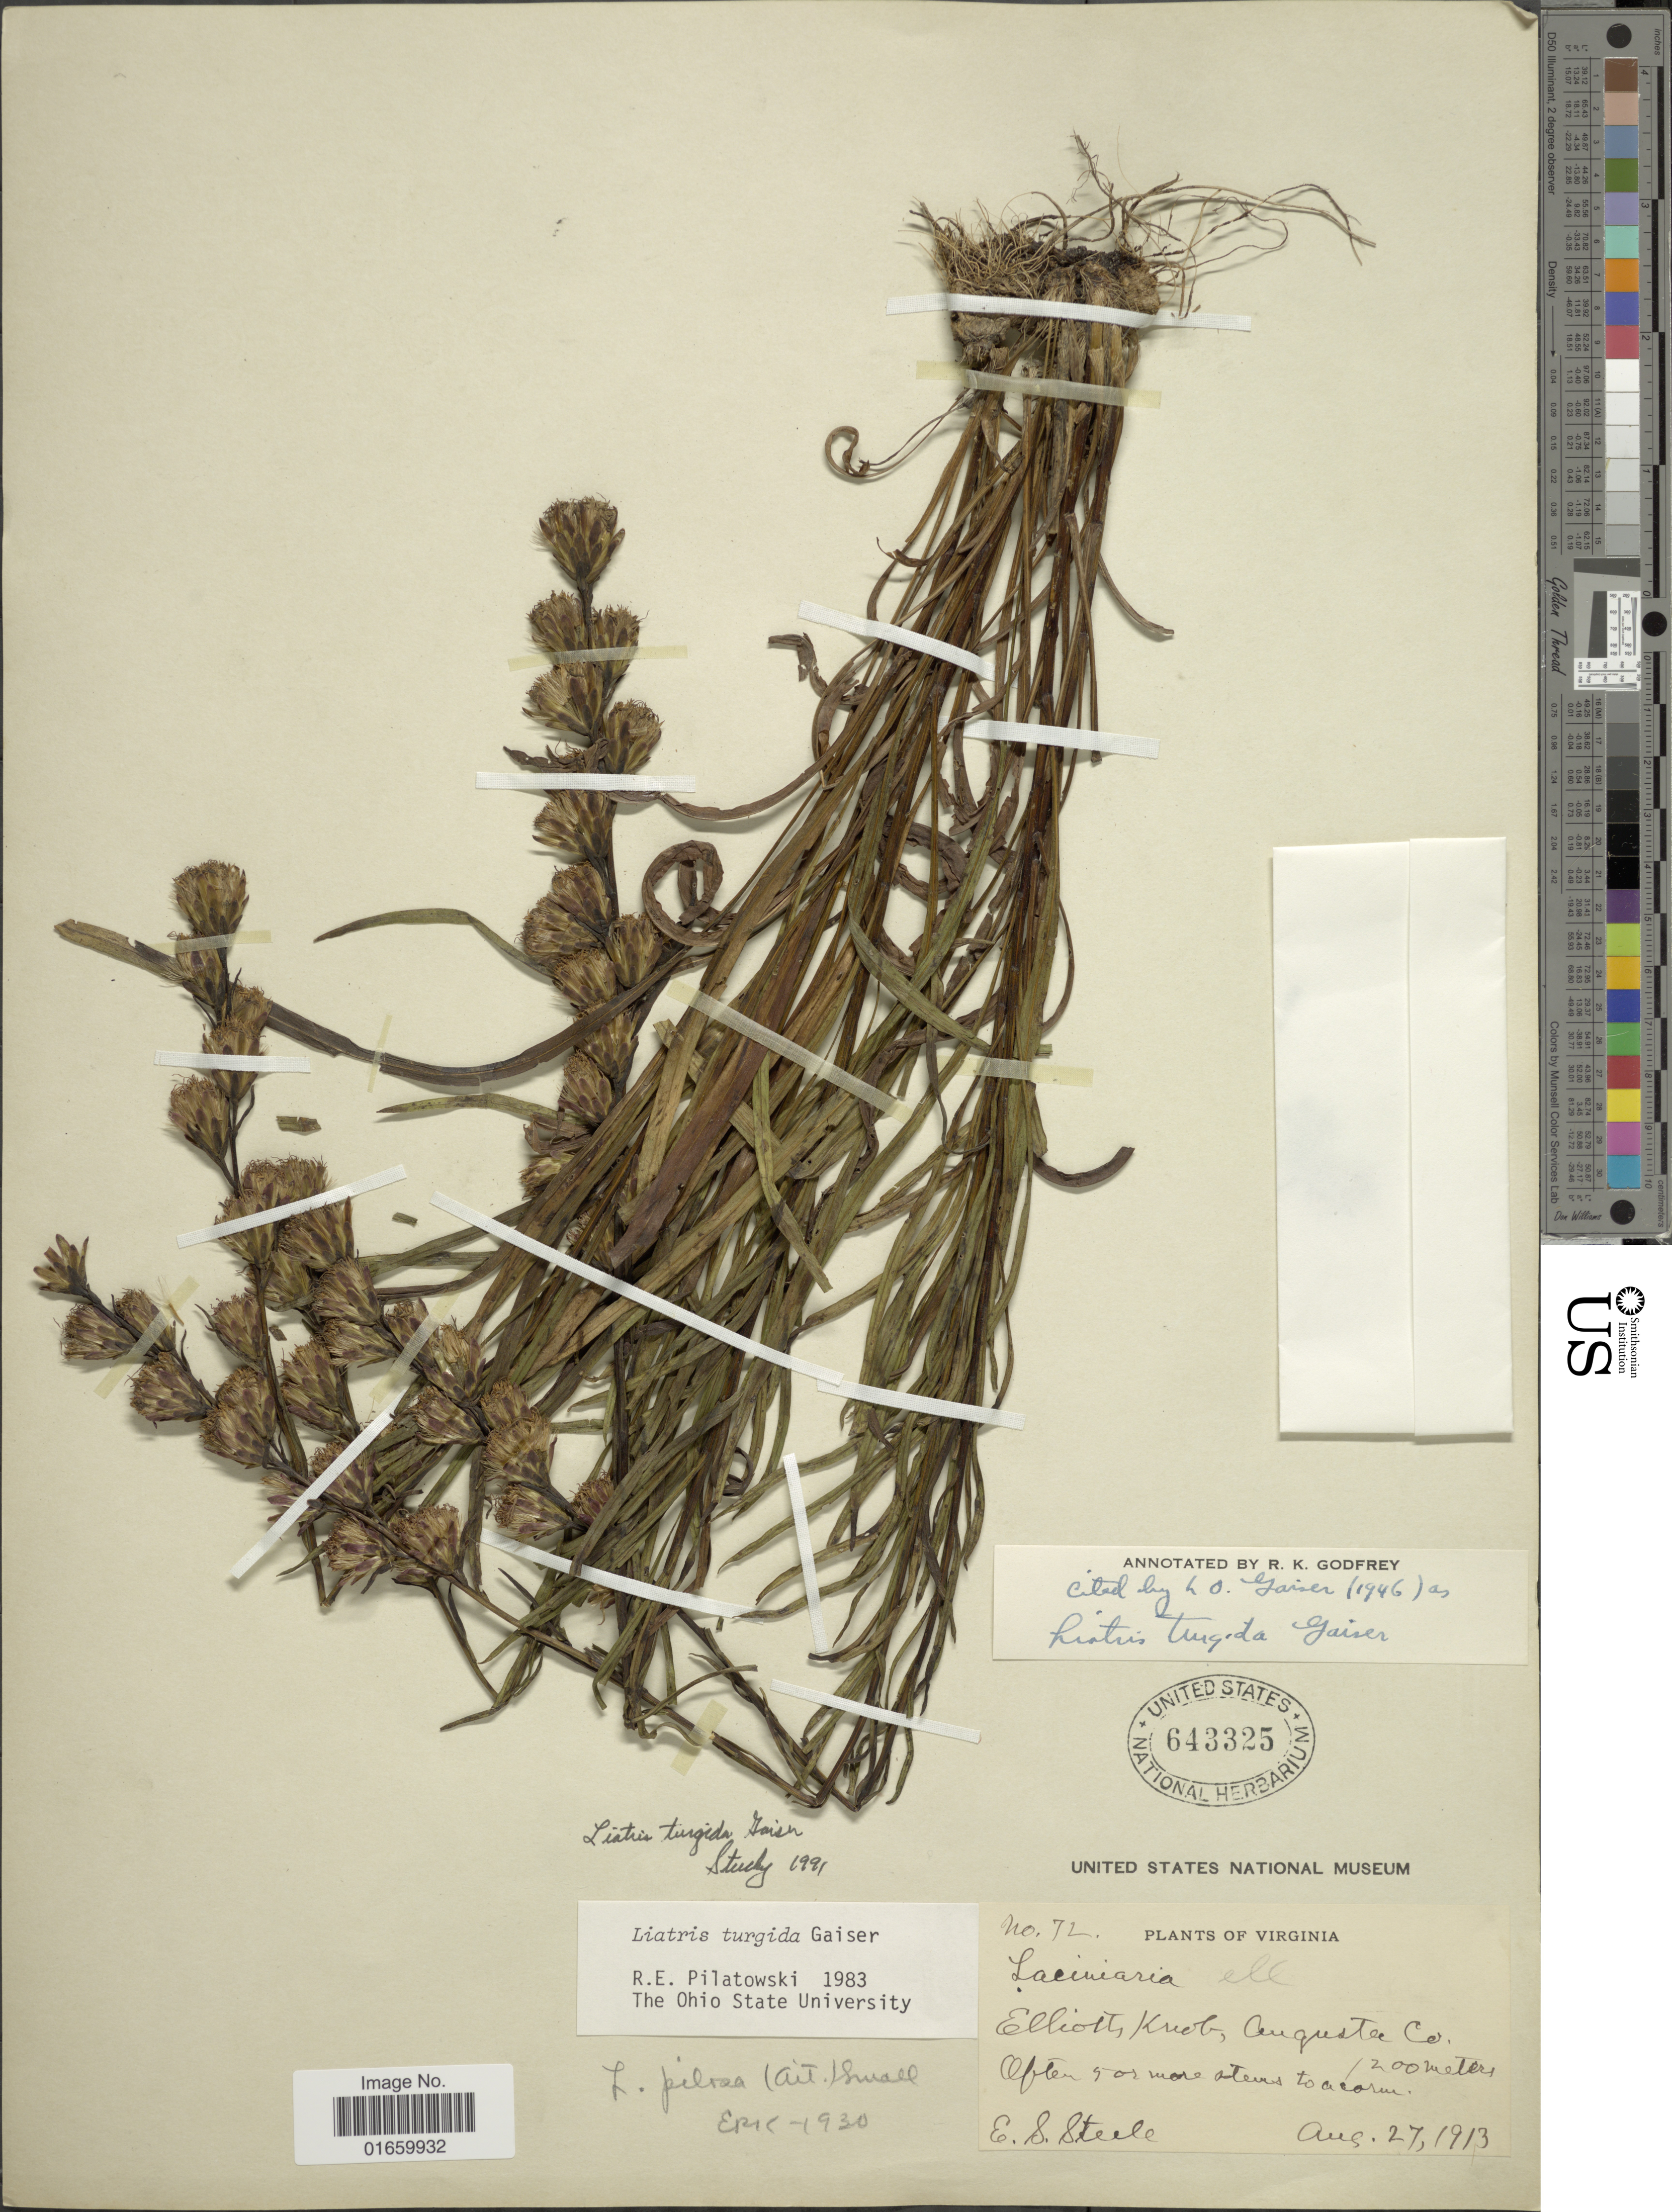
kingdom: Plantae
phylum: Tracheophyta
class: Magnoliopsida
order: Asterales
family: Asteraceae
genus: Liatris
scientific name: Liatris turgida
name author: Gaiser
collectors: E. Steele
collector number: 72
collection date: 1913-08-27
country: United States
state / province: Virginia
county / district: Augusta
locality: Elliotts Knob, Augusta Co.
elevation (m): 1200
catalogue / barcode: US 643325